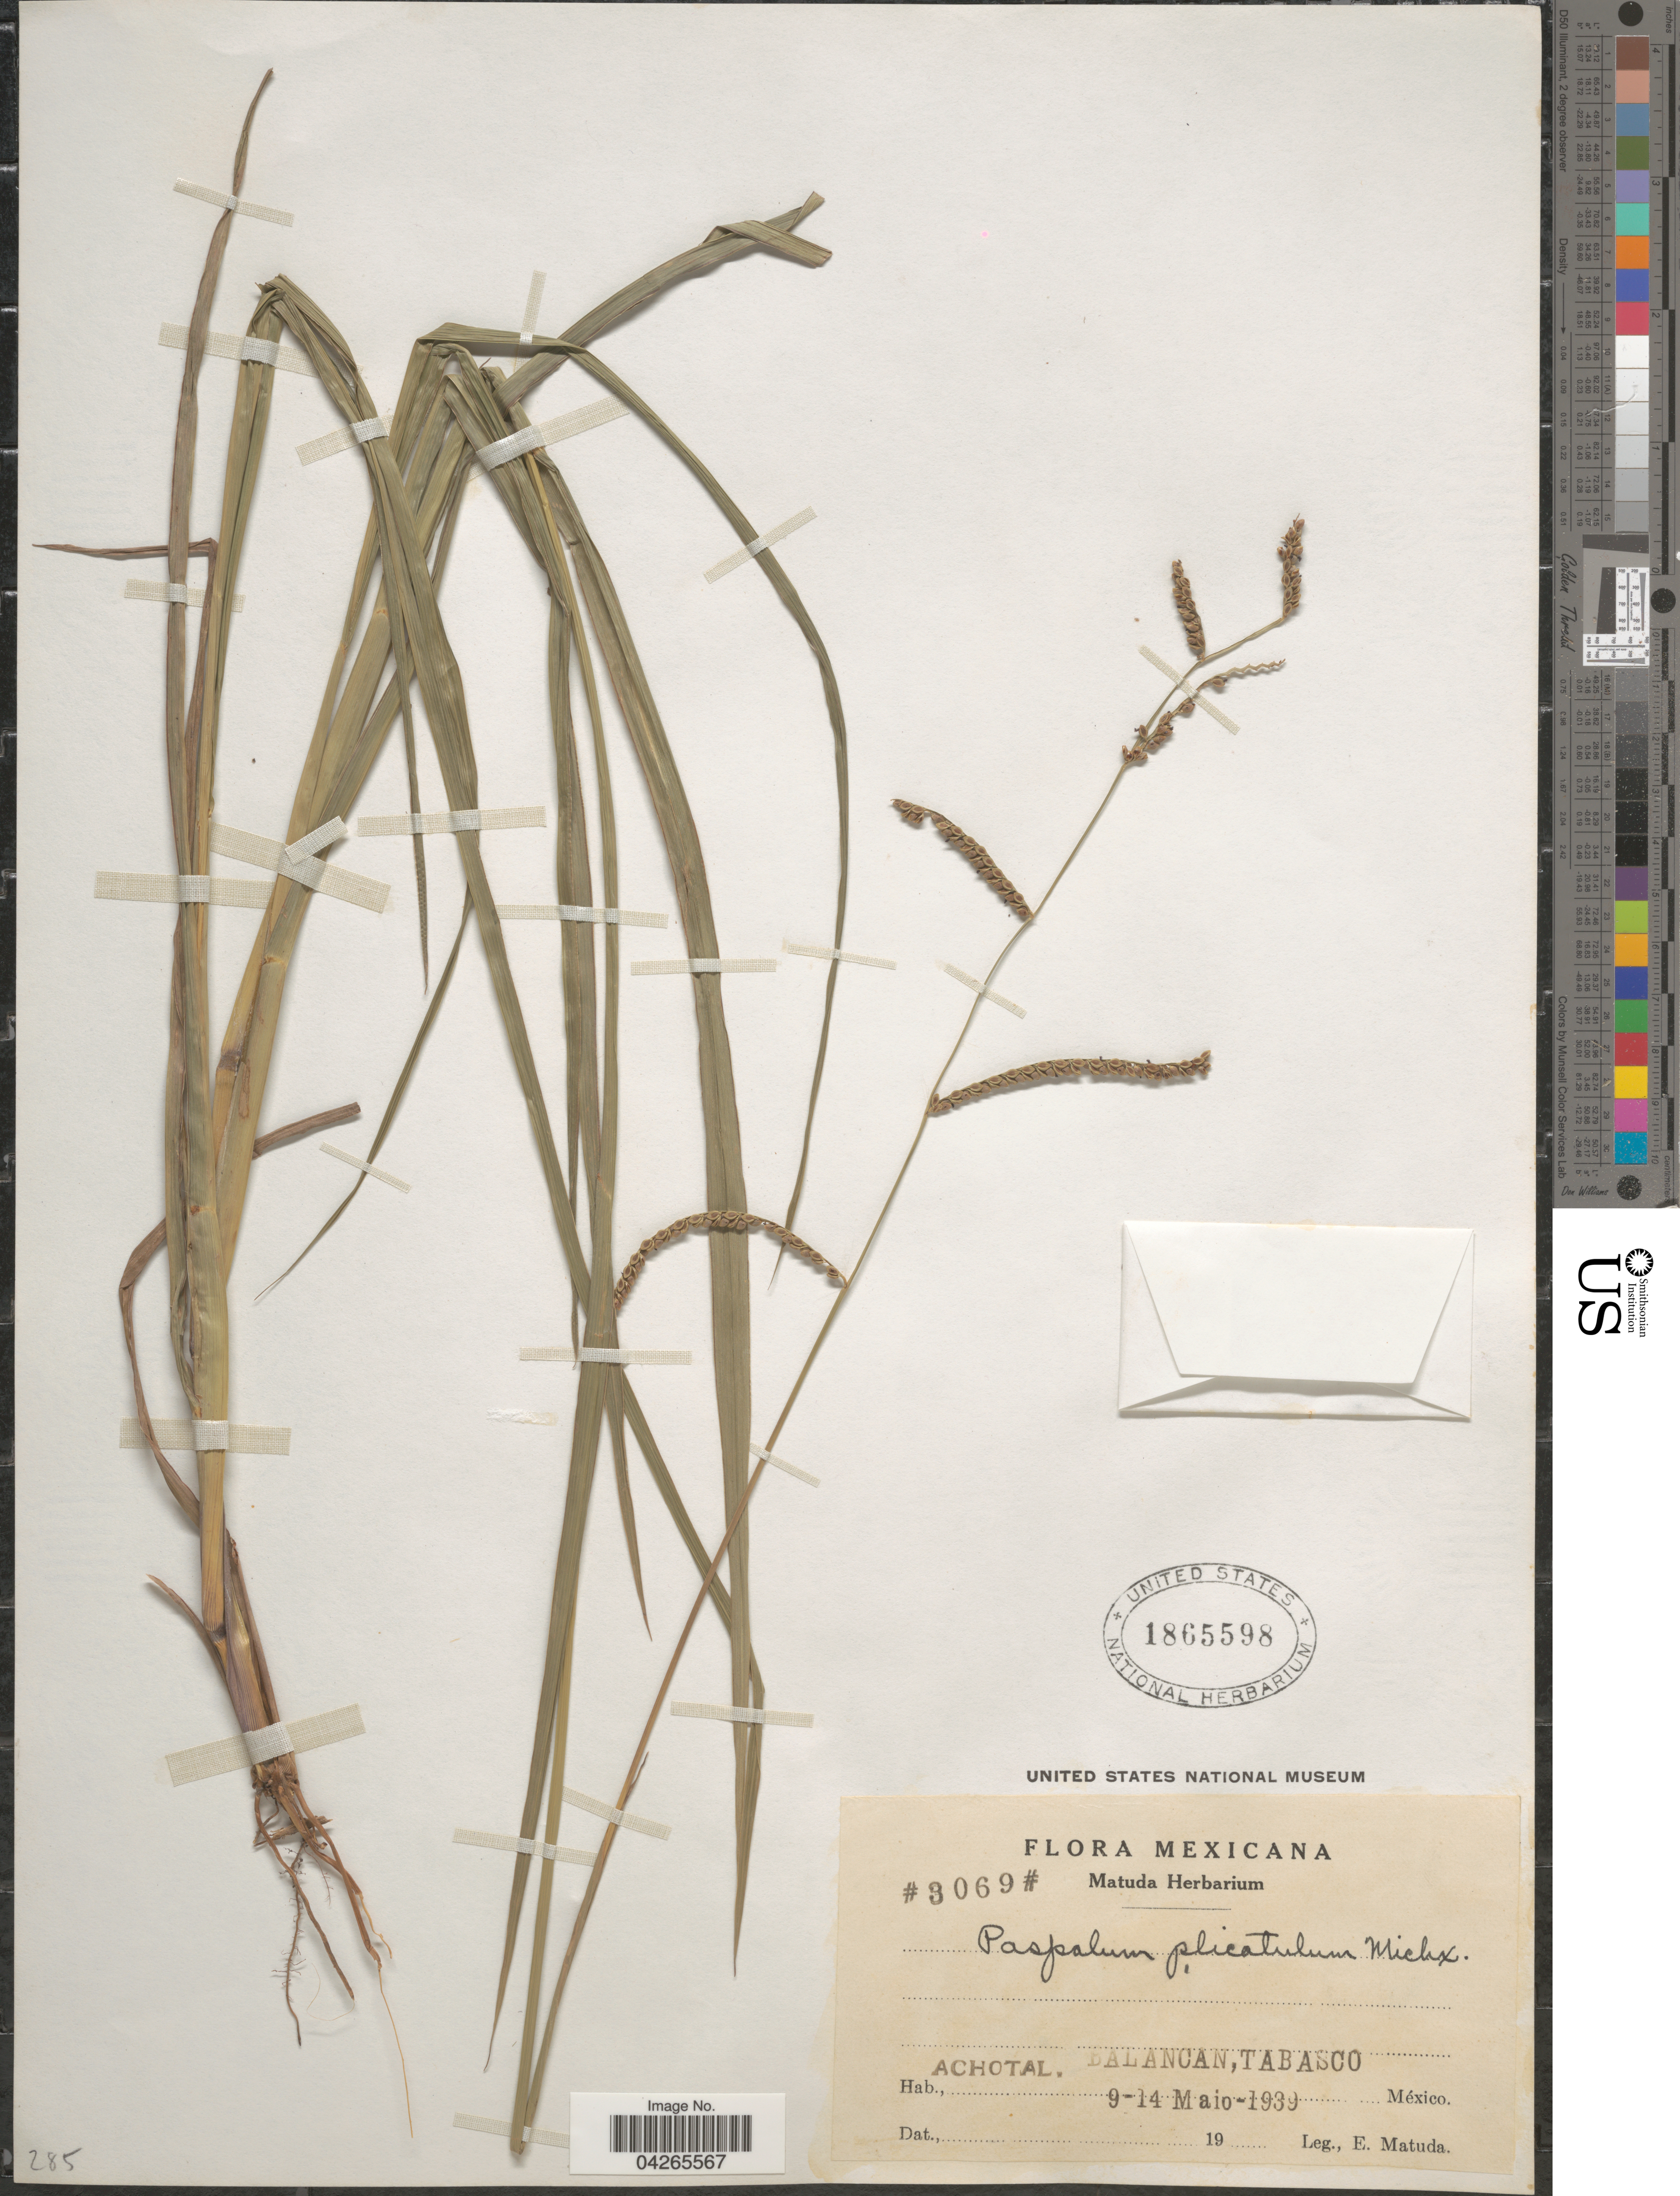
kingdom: Plantae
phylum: Tracheophyta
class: Liliopsida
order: Poales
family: Poaceae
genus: Paspalum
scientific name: Paspalum plicatulum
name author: Michx.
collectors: E. Matuda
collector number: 3069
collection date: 1939-05-09/1939-05-14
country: Mexico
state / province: Tabasco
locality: Achotal. Balancan.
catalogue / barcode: US 1865598